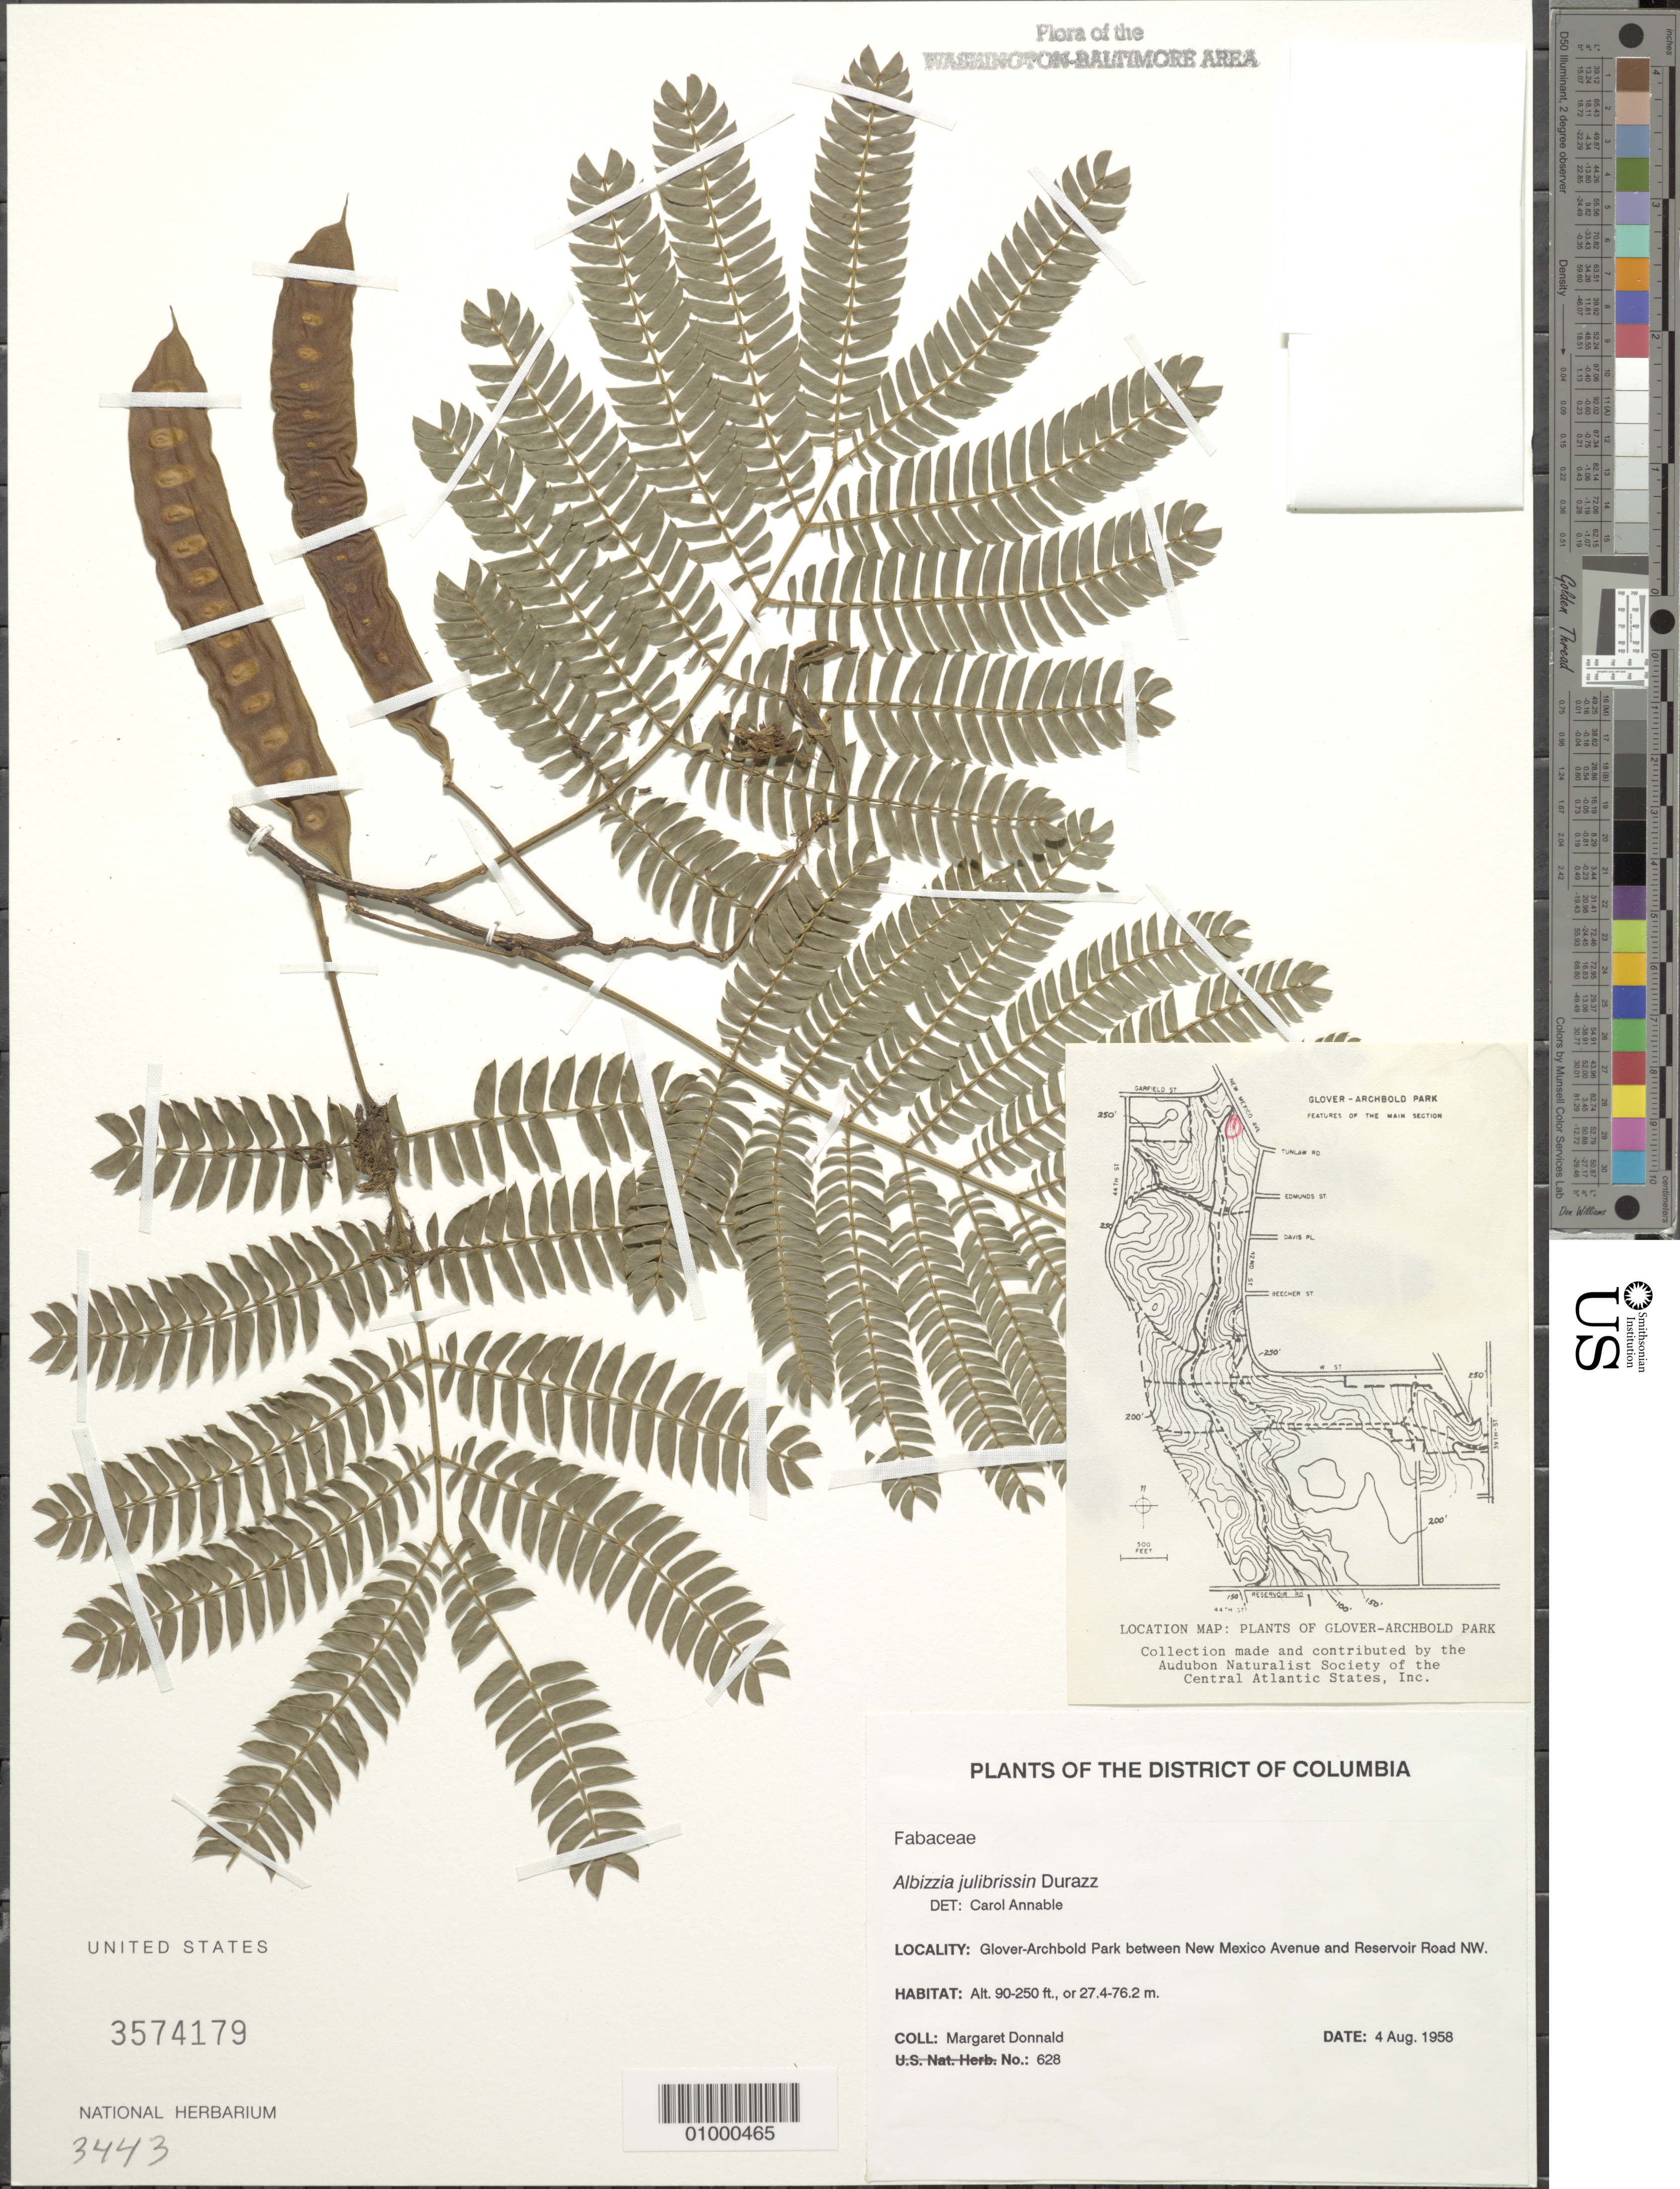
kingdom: Plantae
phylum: Tracheophyta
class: Magnoliopsida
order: Fabales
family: Fabaceae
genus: Albizia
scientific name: Albizia julibrissin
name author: Durazz.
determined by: Annable, C. R.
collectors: M. Donnald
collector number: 628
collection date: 1958-08-04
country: United States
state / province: District of Columbia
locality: Glover-Archbold Park between New Mexico Avenue and Reservoir Road NW.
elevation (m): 27.4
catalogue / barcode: US 3574179